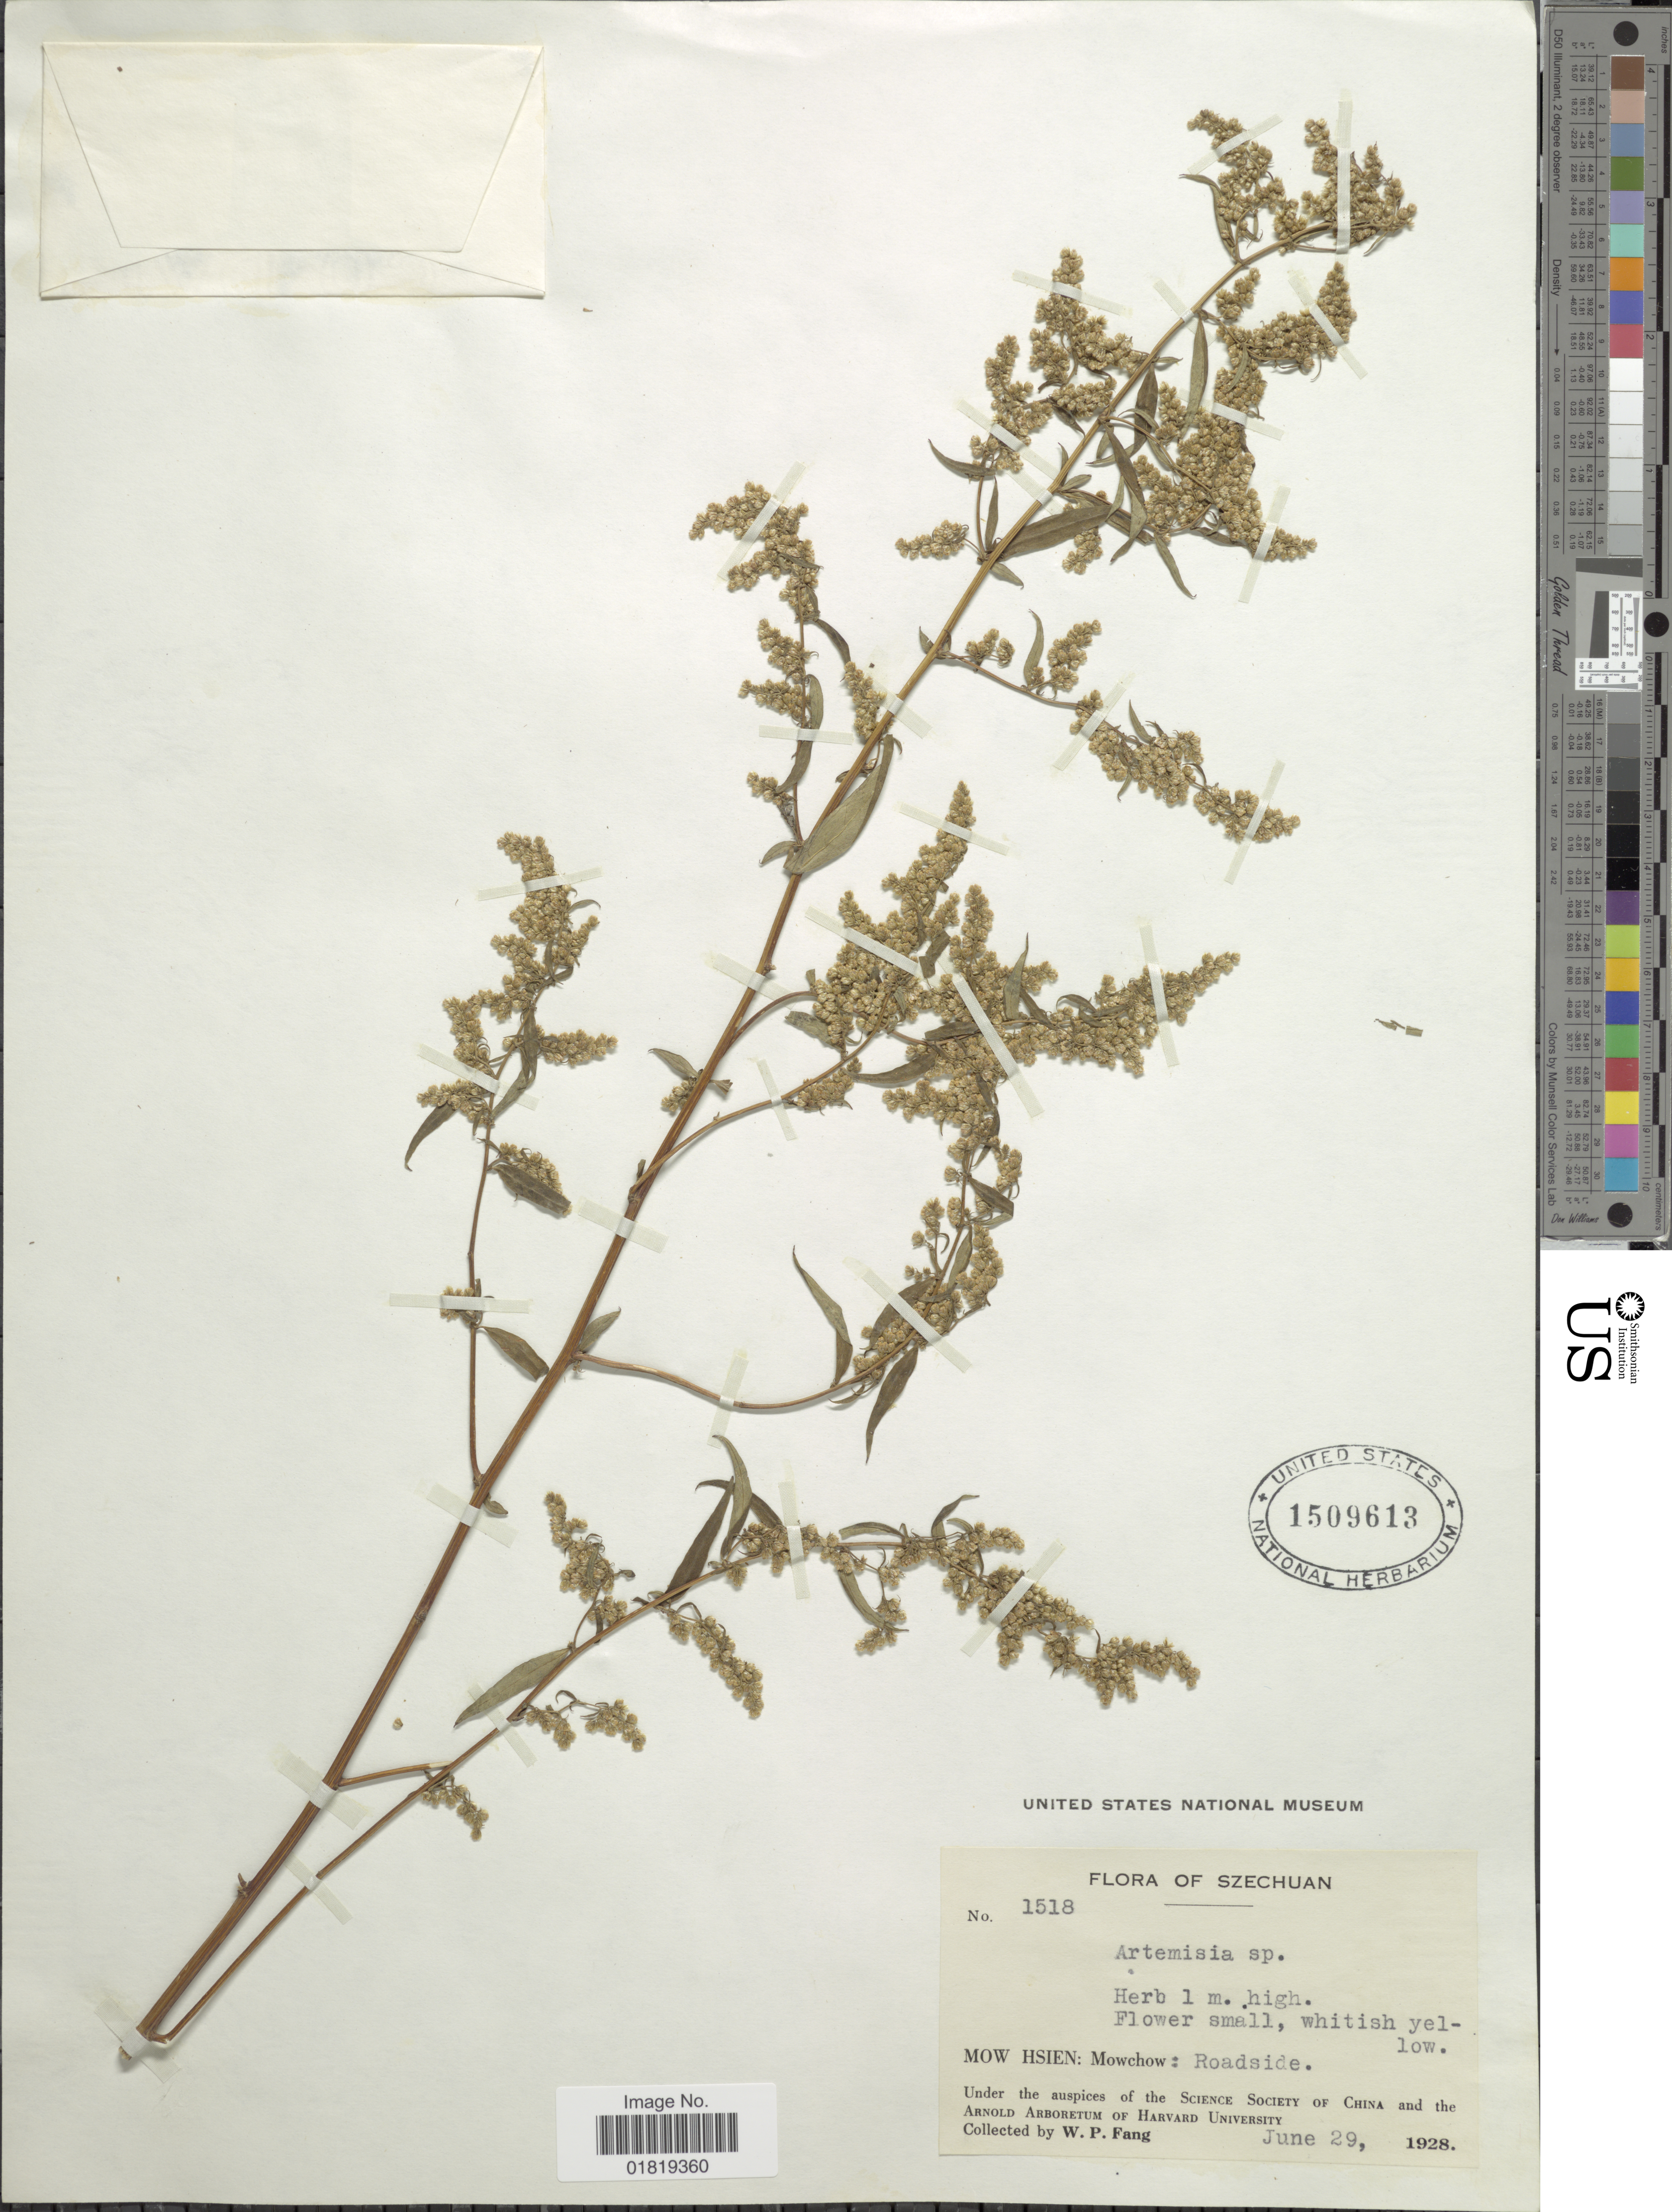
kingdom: Plantae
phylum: Tracheophyta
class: Magnoliopsida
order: Asterales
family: Asteraceae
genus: Artemisia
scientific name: Artemisia sp.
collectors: W. P. Fang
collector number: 1518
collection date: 1928-06-29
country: China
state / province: Sichuan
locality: Szechuan, Mow Hsien: Mowchow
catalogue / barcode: US 1509613